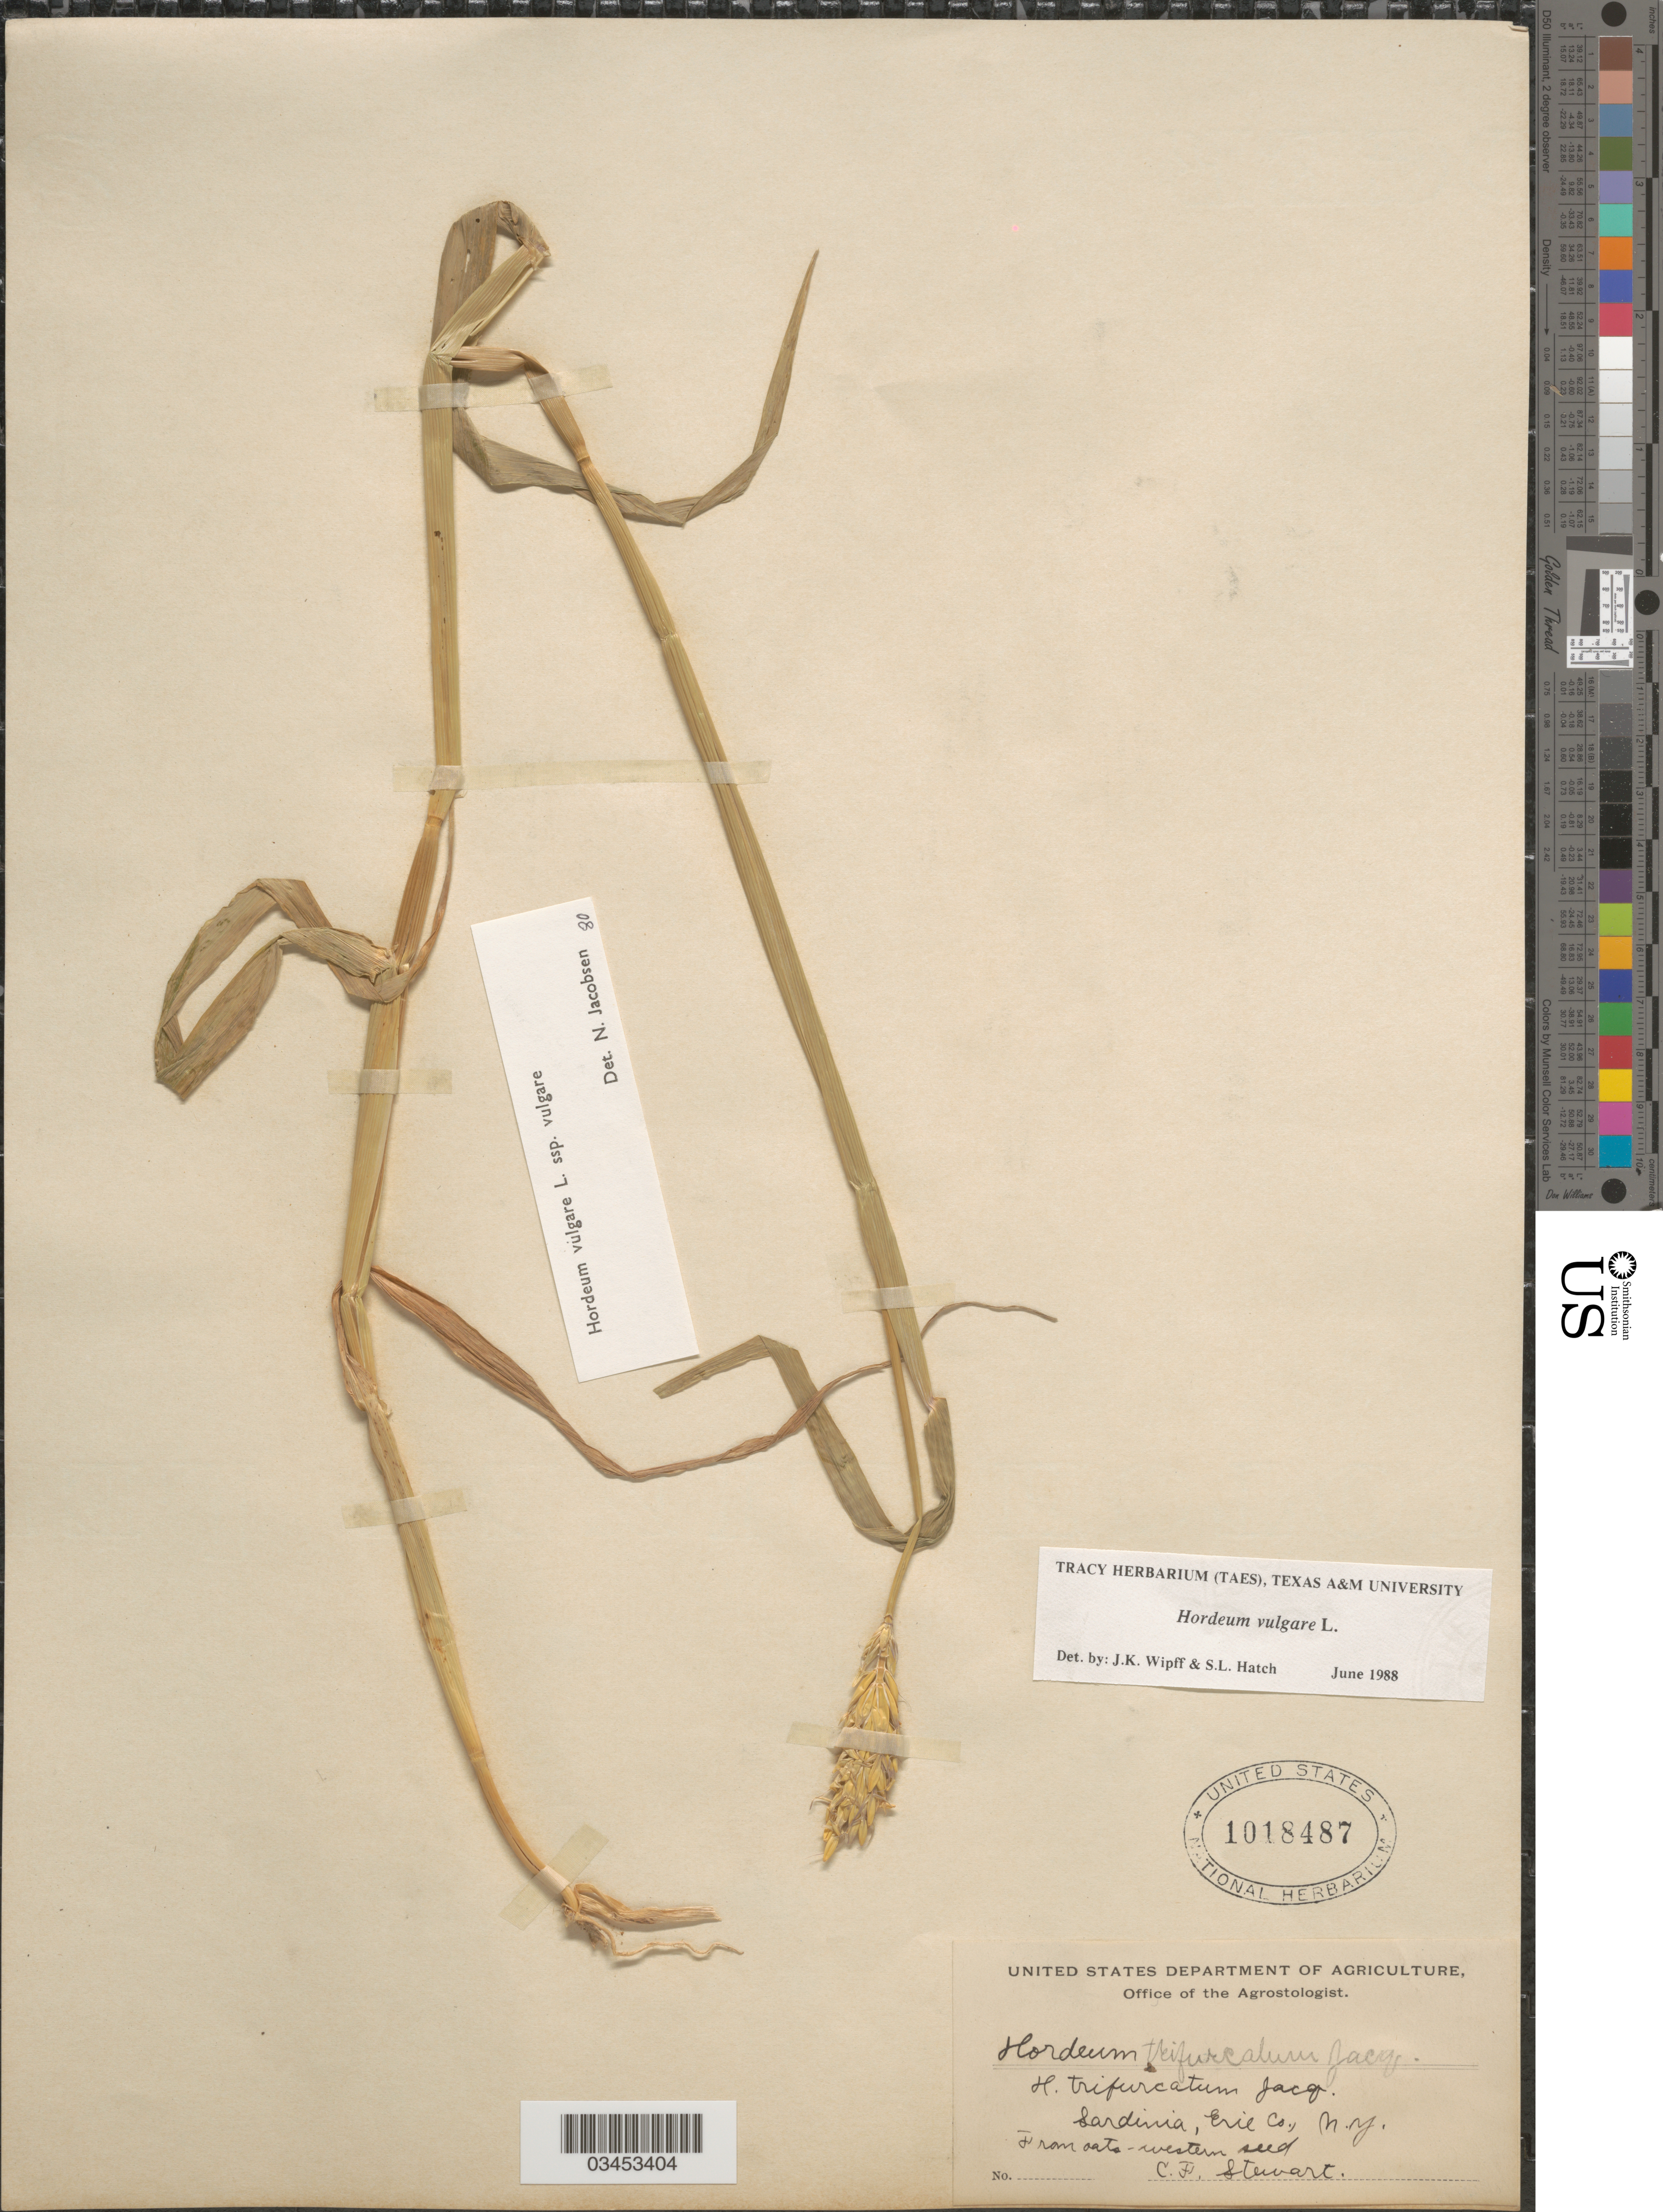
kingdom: Plantae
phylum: Tracheophyta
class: Liliopsida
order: Poales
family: Poaceae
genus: Hordeum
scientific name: Hordeum vulgare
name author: L.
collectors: C. Stewart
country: United States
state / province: New York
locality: Sardinia, Erie Co.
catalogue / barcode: US 1018487